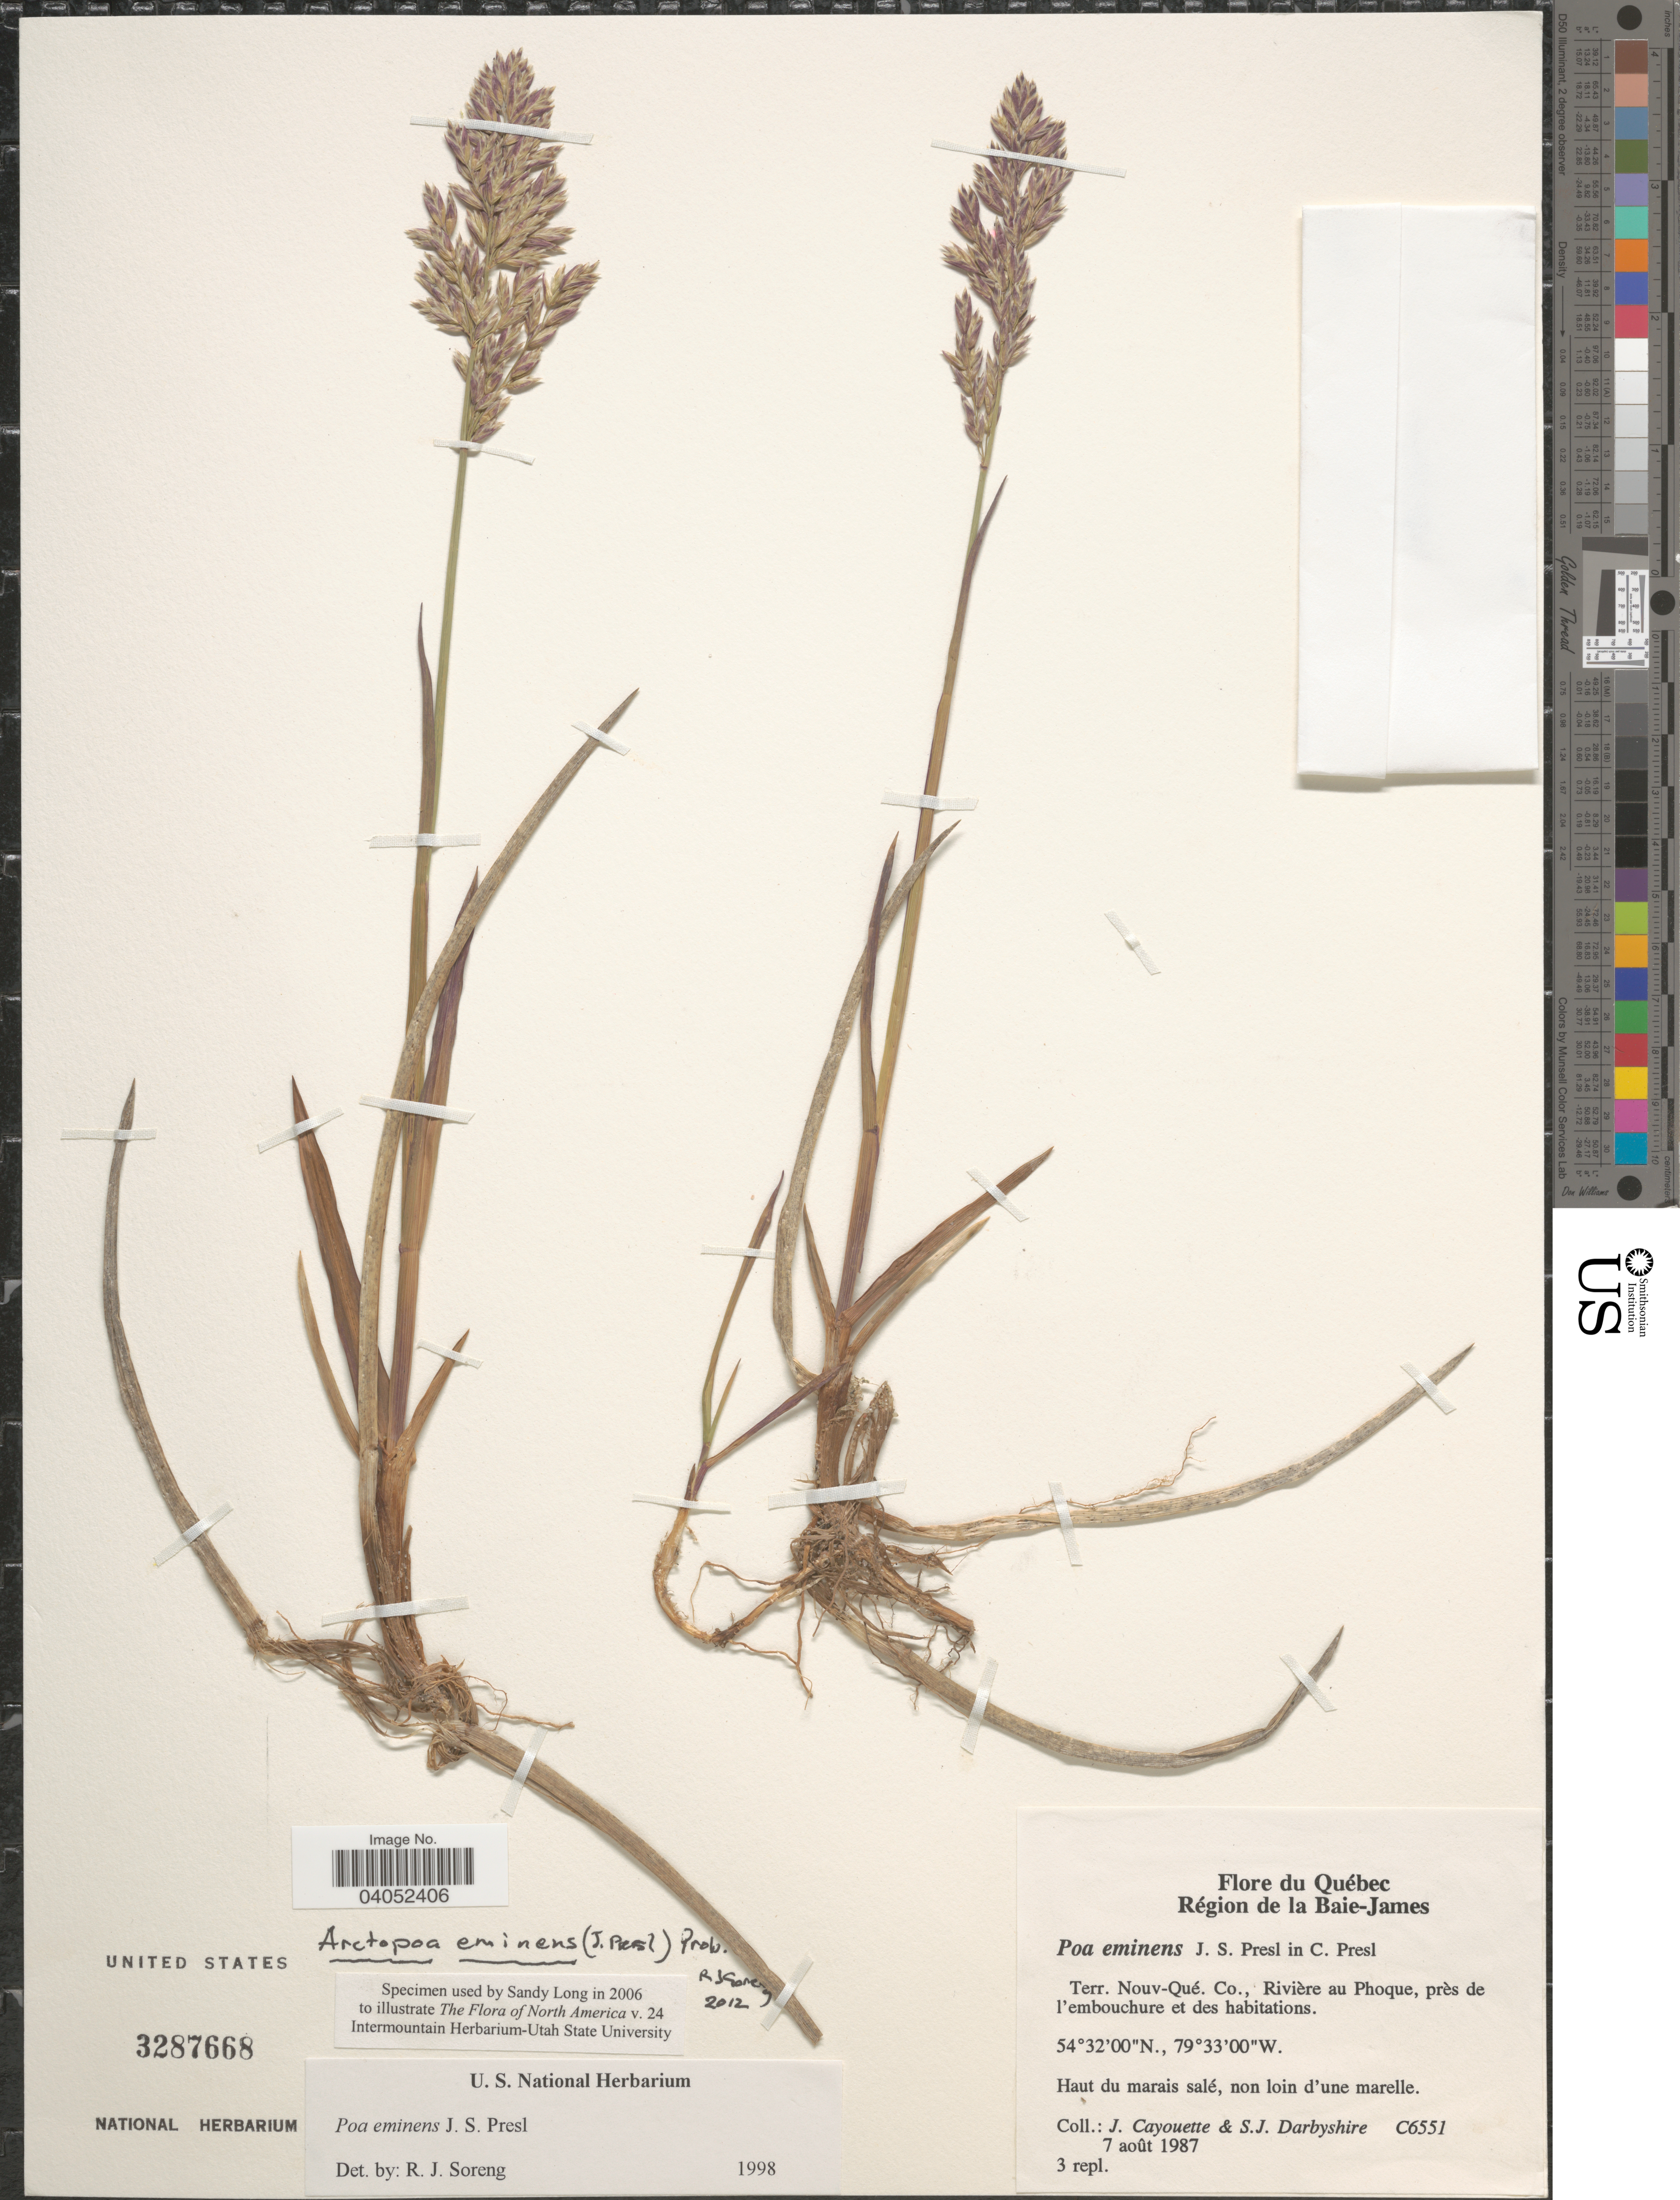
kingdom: Plantae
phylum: Tracheophyta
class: Liliopsida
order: Poales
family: Poaceae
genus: Arctopoa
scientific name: Arctopoa eminens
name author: (J. Presl) Prob.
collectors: J. Cayouette & S. Darbyshire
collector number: C6551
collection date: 1987-08-07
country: Canada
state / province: Quebec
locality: Région de la Baie-James. Terr. Nouv-Qué. Co., Rivière au Phoque, près de l' embouchure et des habitations.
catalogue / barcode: US 3287668